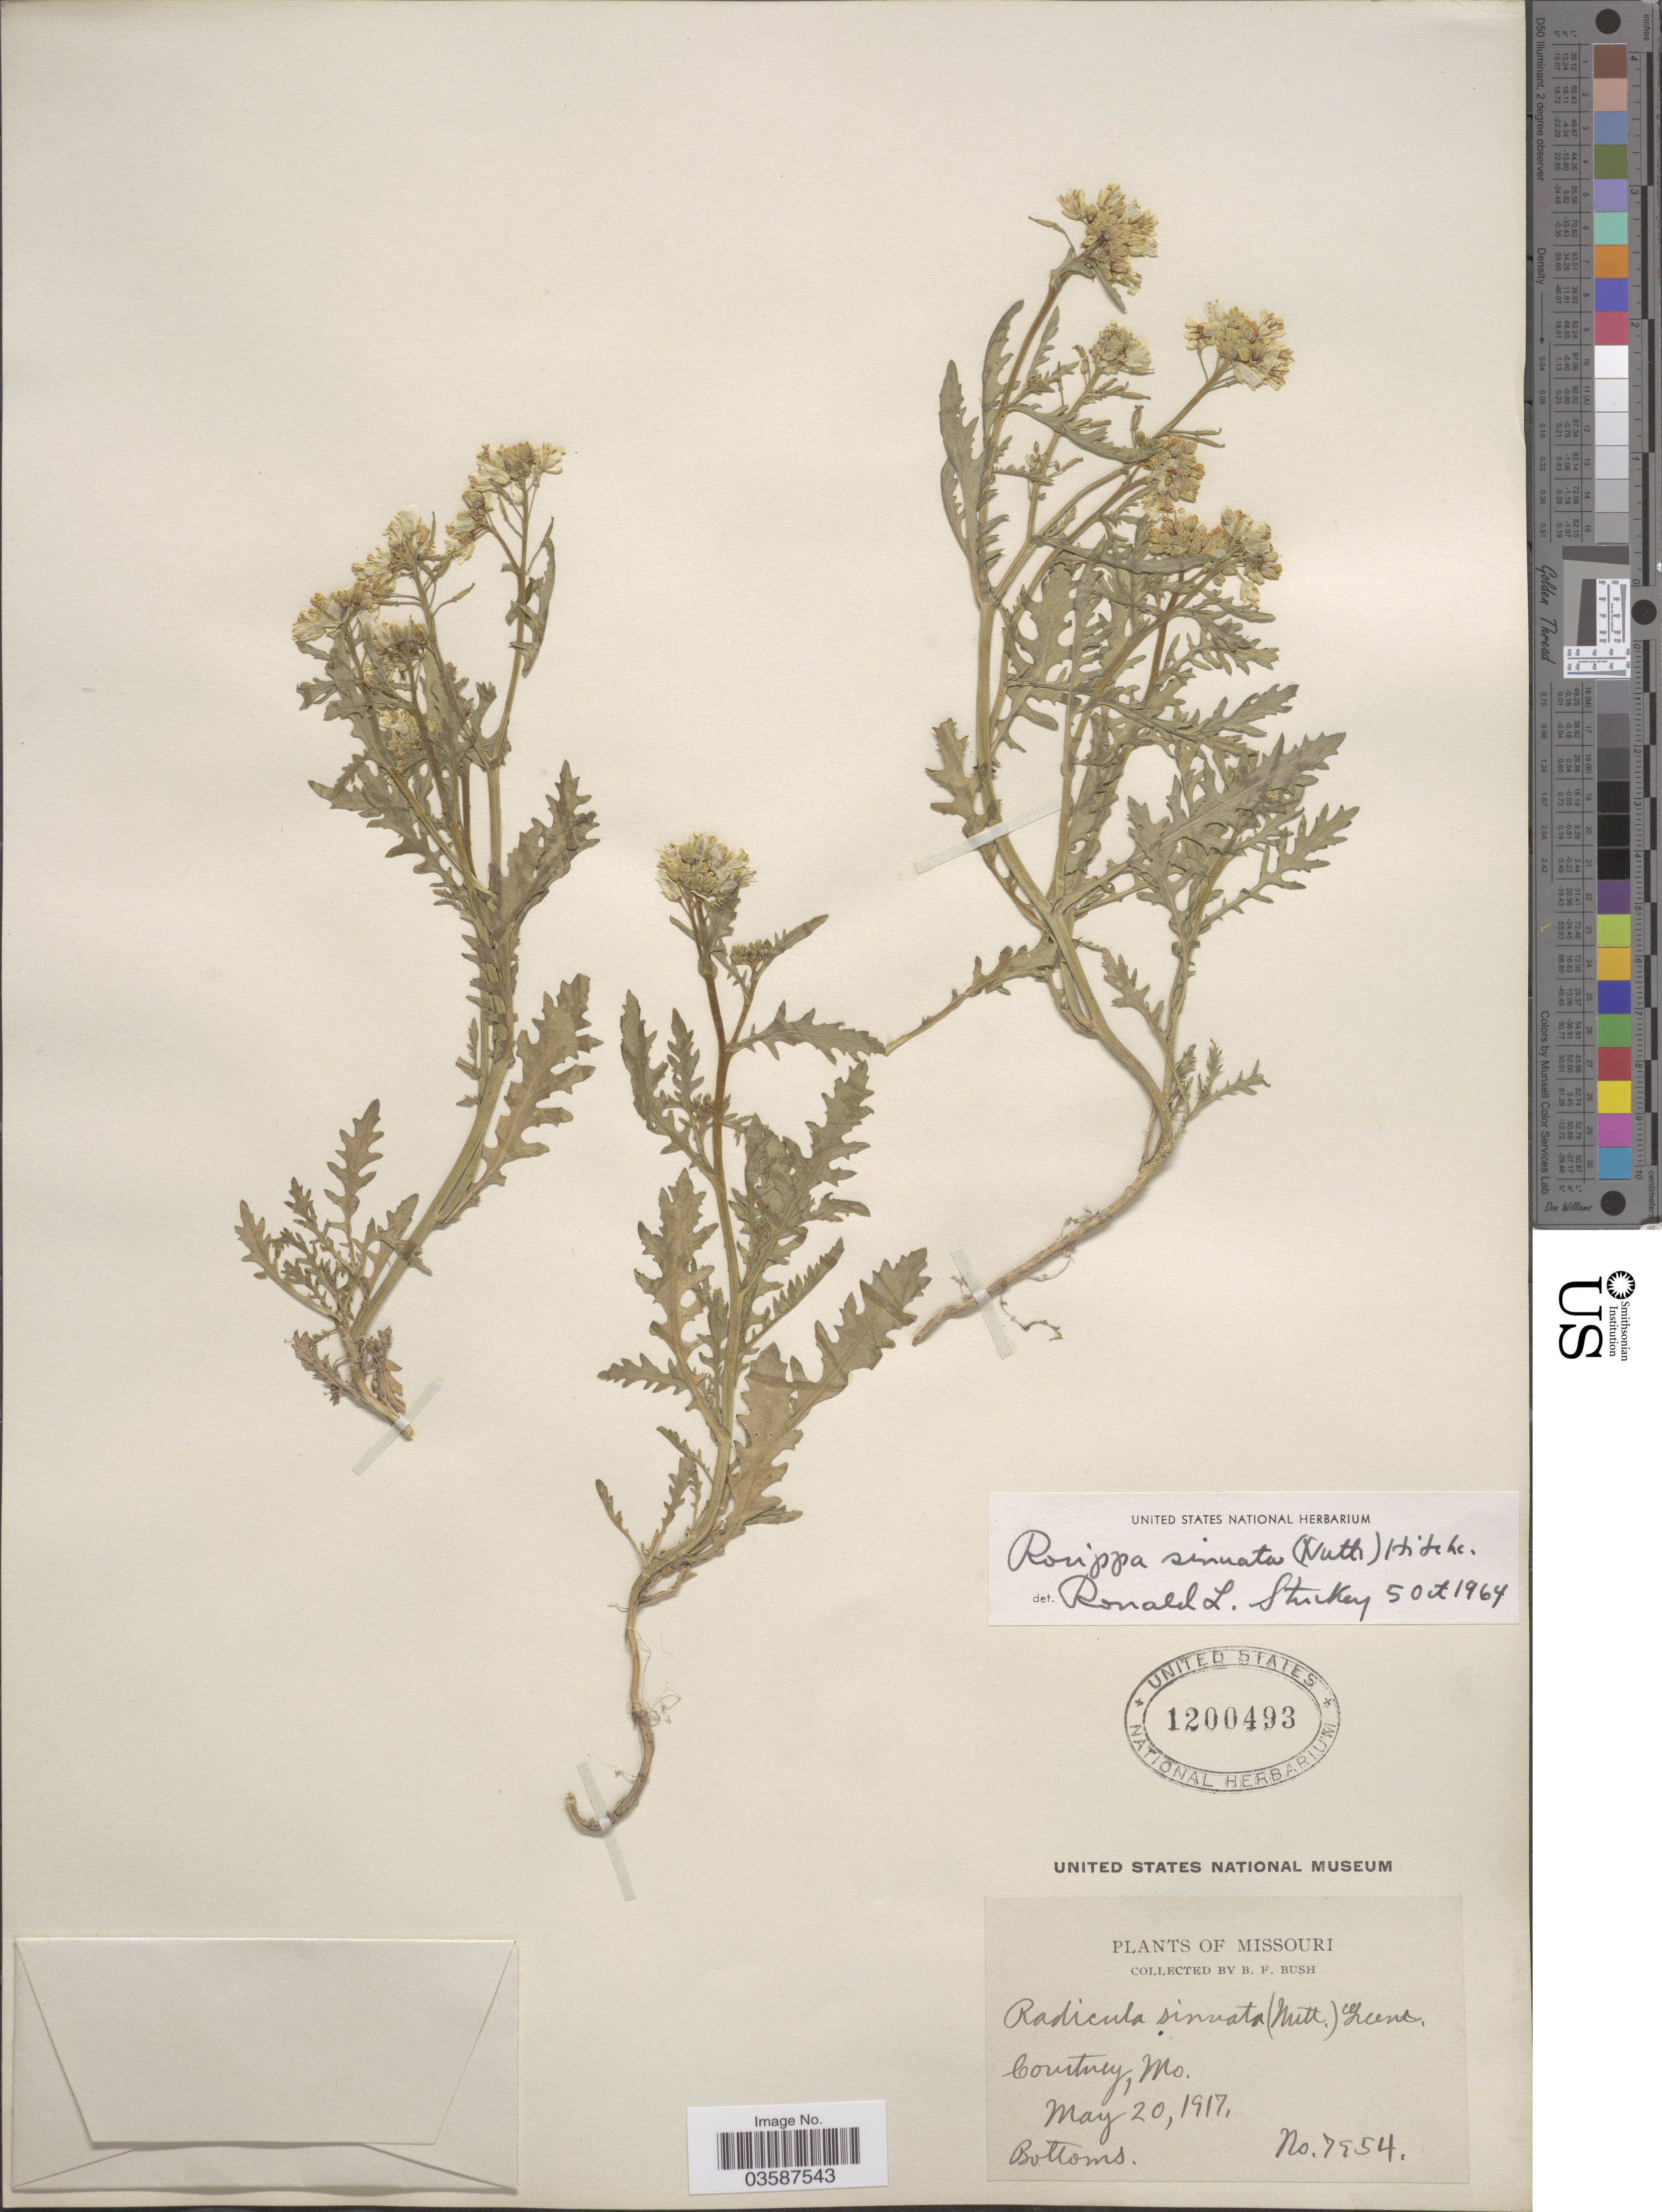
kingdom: Plantae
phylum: Tracheophyta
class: Magnoliopsida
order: Brassicales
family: Brassicaceae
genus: Rorippa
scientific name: Rorippa sinuata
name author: (Nutt.) Hitchc.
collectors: B. F. Bush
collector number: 7954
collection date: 1917-05-20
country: United States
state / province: Missouri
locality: Courtney, Mo.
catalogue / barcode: US 1200493